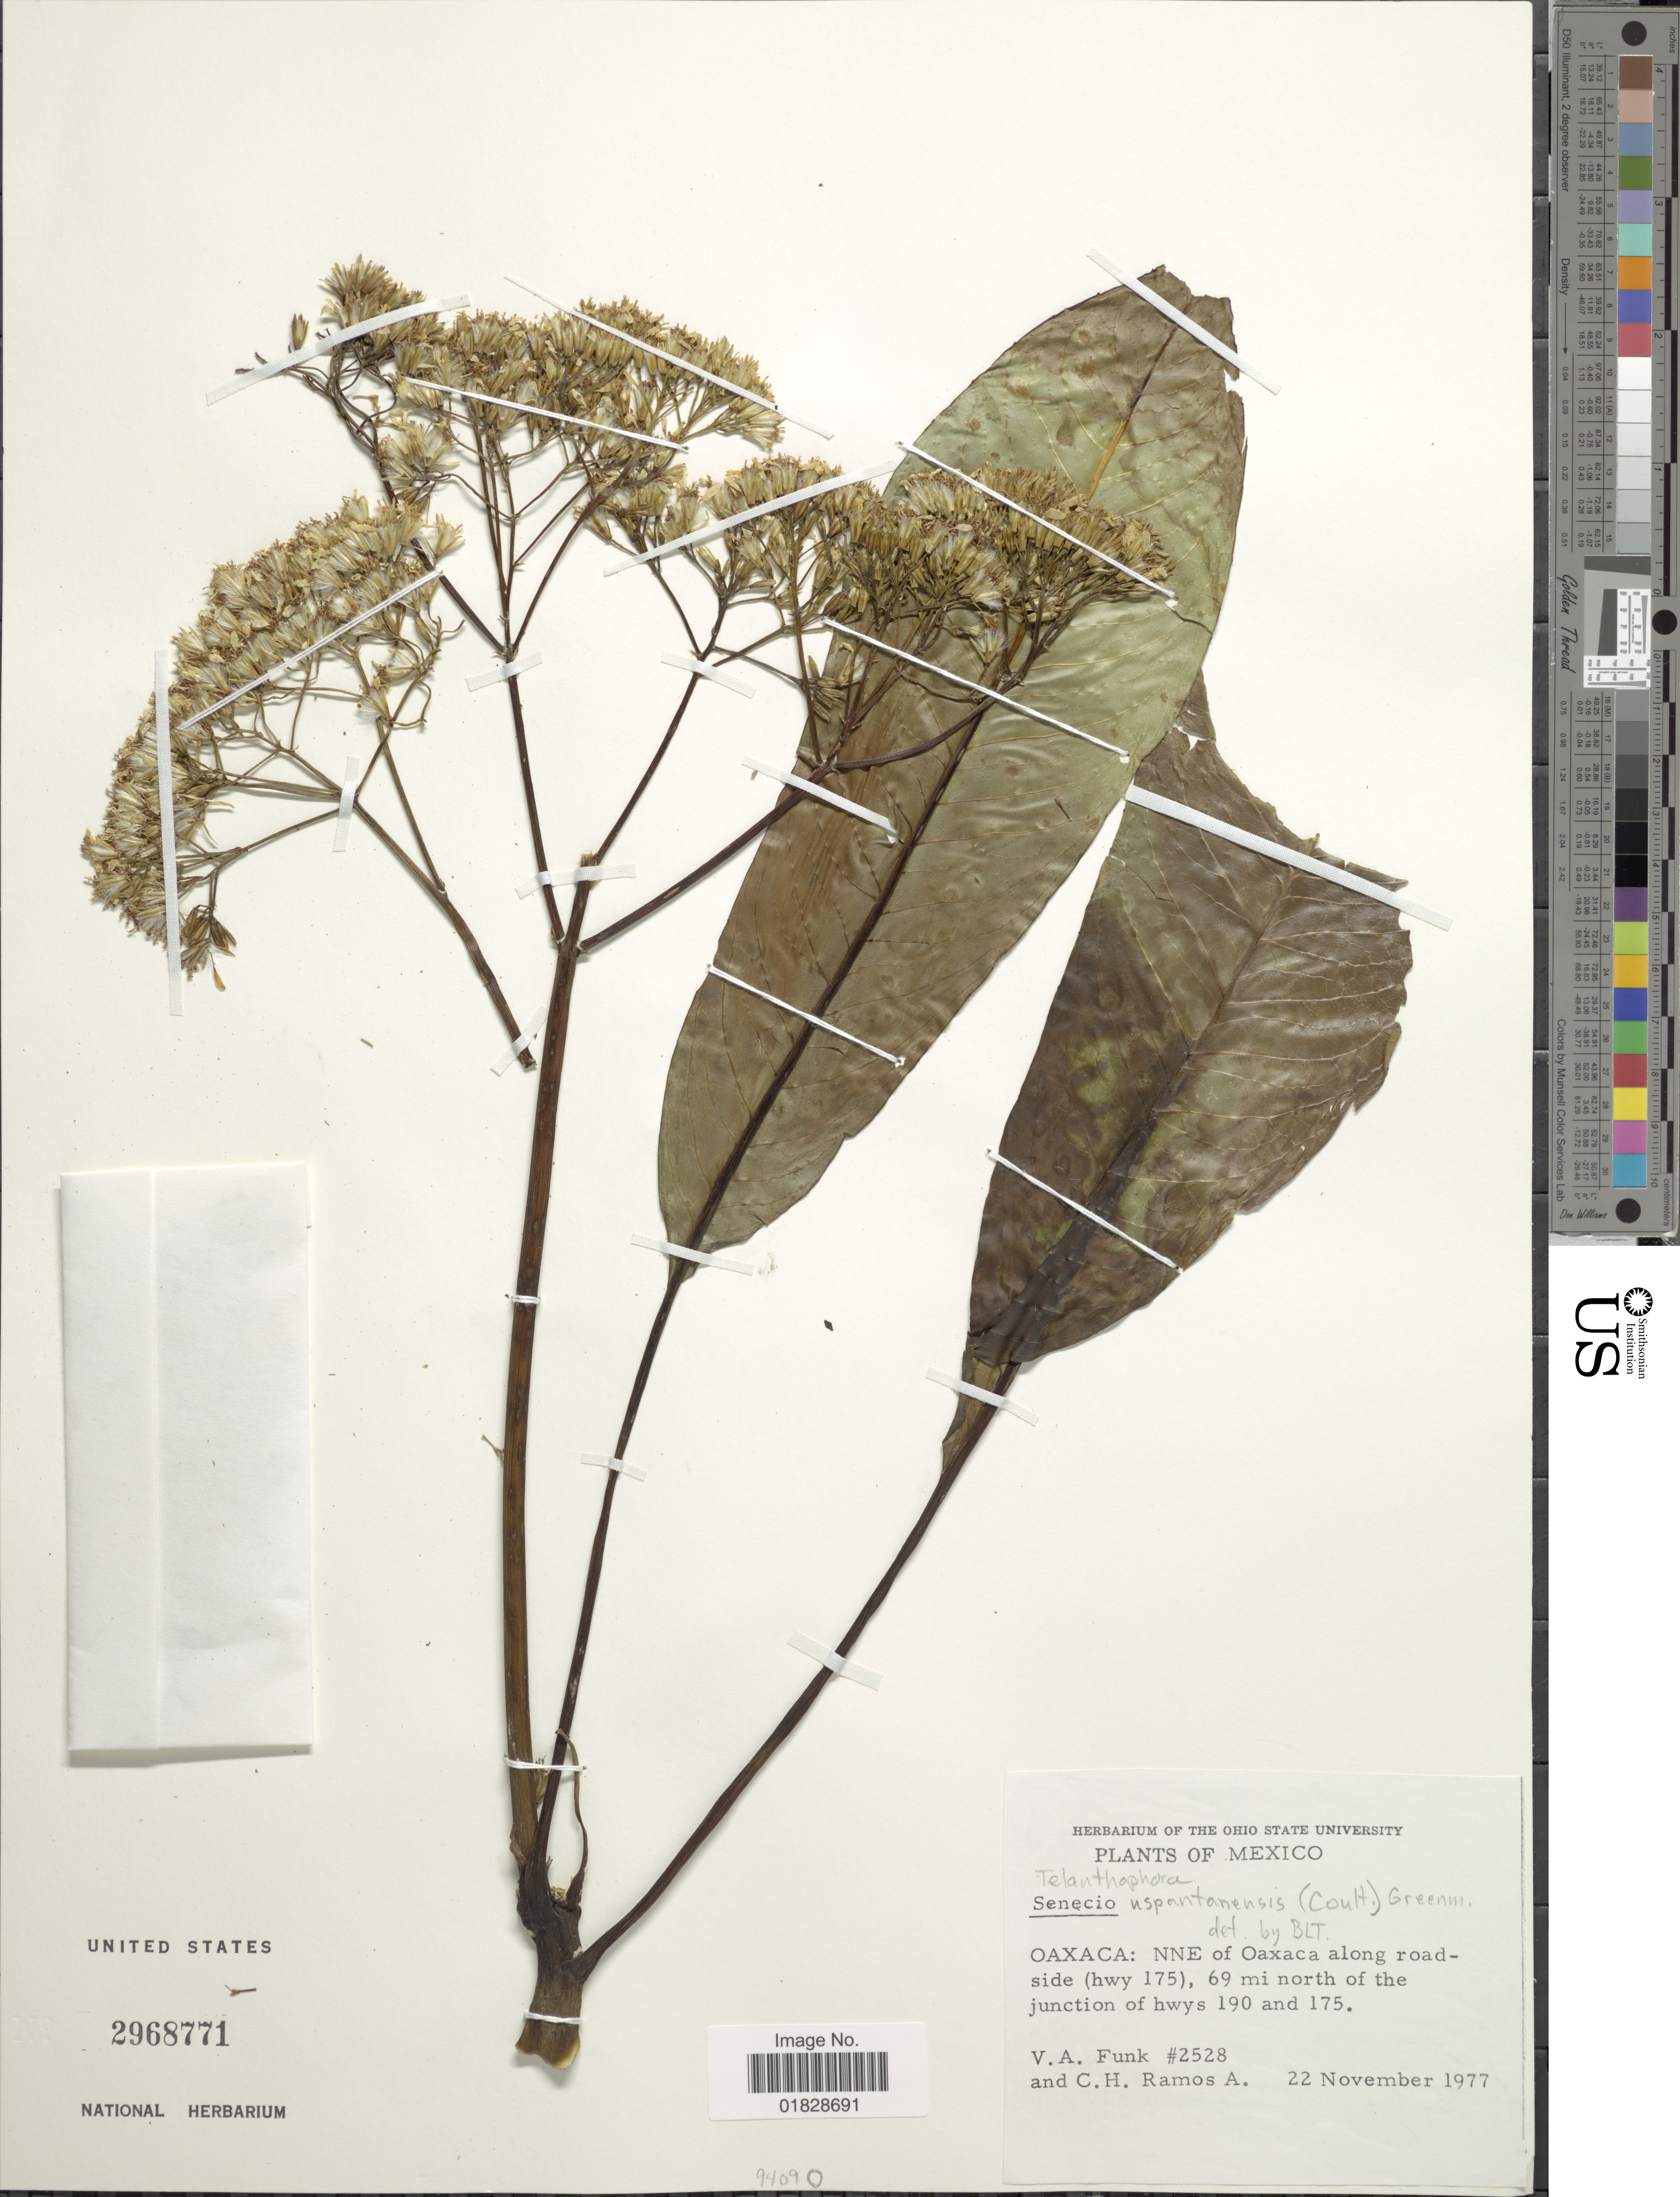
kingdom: Plantae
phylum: Tracheophyta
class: Magnoliopsida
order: Asterales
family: Asteraceae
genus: Telanthophora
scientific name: Telanthophora uspantanensis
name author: (J.M. Coult.) H. Rob. & Brettell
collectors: V. Funk & C. H. Ramos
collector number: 2528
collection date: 1977-11-22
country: Mexico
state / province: Oaxaca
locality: Oaxaca: NNE of Oaxaca along road-side (hwy 175), 69 mi north of the junction of hwys 190 and 175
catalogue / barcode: US 2968771